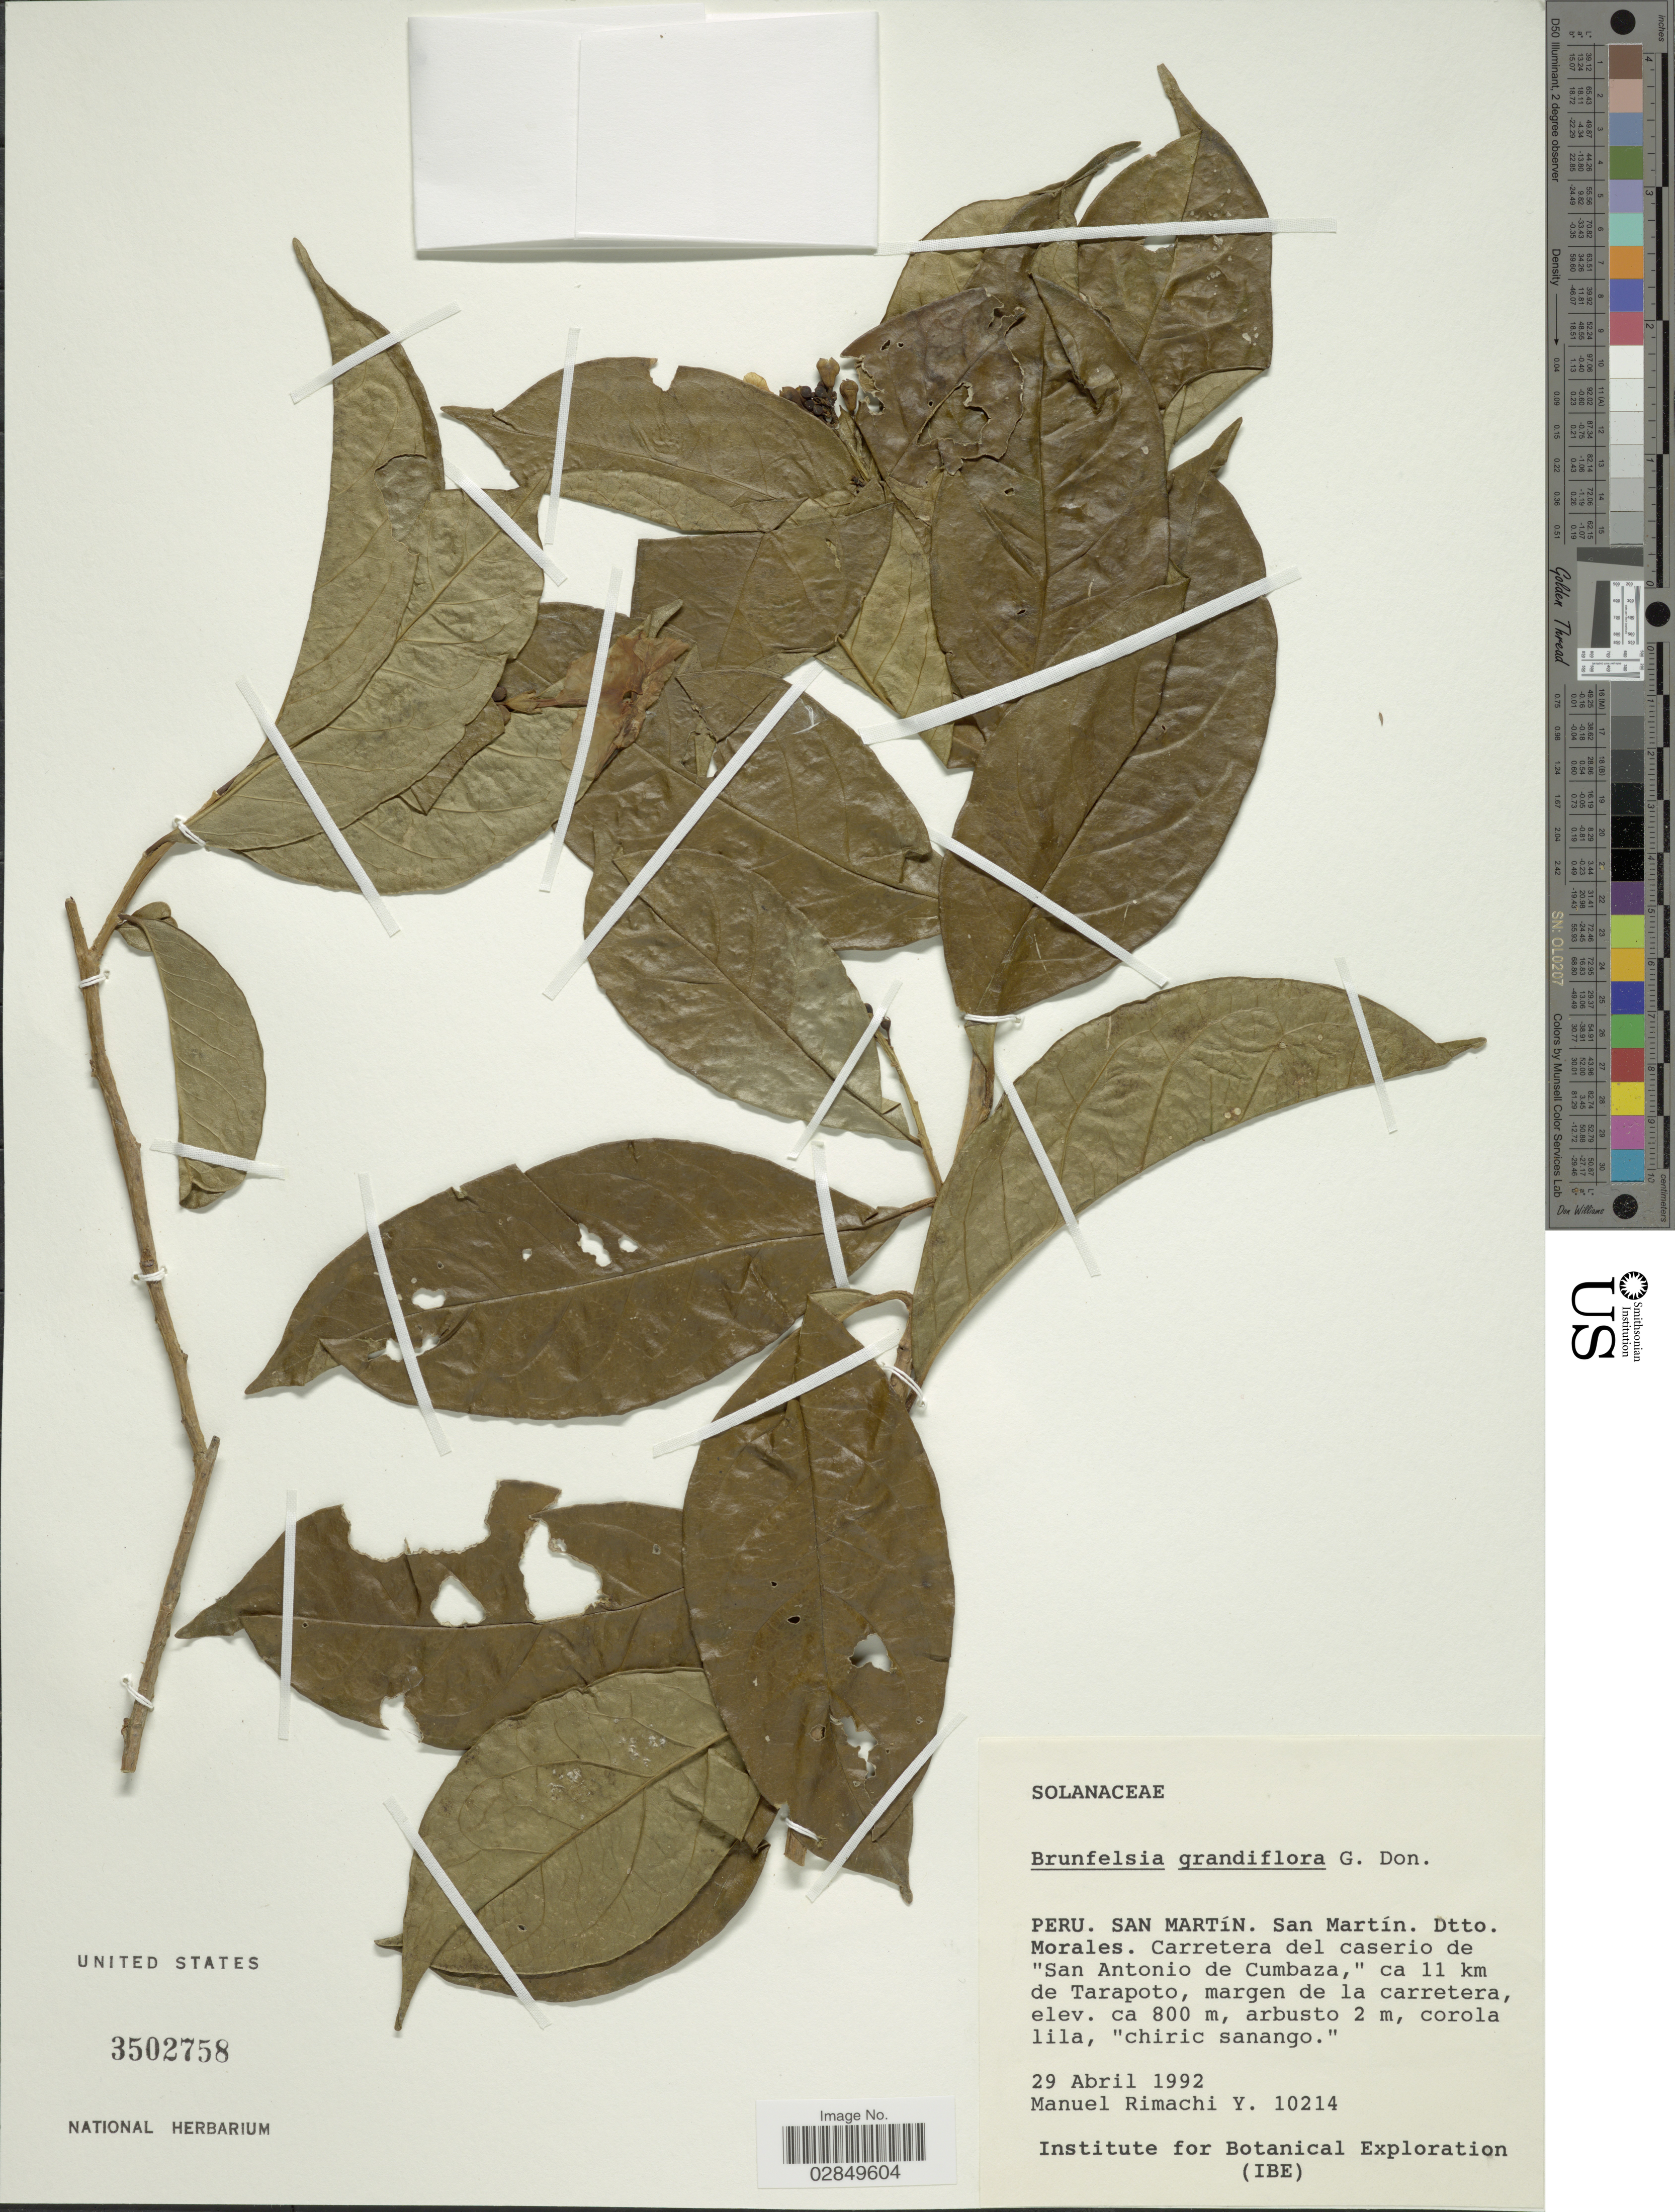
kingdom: Plantae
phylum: Tracheophyta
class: Magnoliopsida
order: Solanales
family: Solanaceae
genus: Brunfelsia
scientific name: Brunfelsia grandiflora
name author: D. Don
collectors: M. Rimachi Y.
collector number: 10214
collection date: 1992-04-29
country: Peru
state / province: San Martín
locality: San Martín, Dtto. Morales, Carretera del caserio de "San Antonio de Cumbaza," ca 11 km de Tarapoto, margen de la carretera.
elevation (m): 800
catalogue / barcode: US 3502758